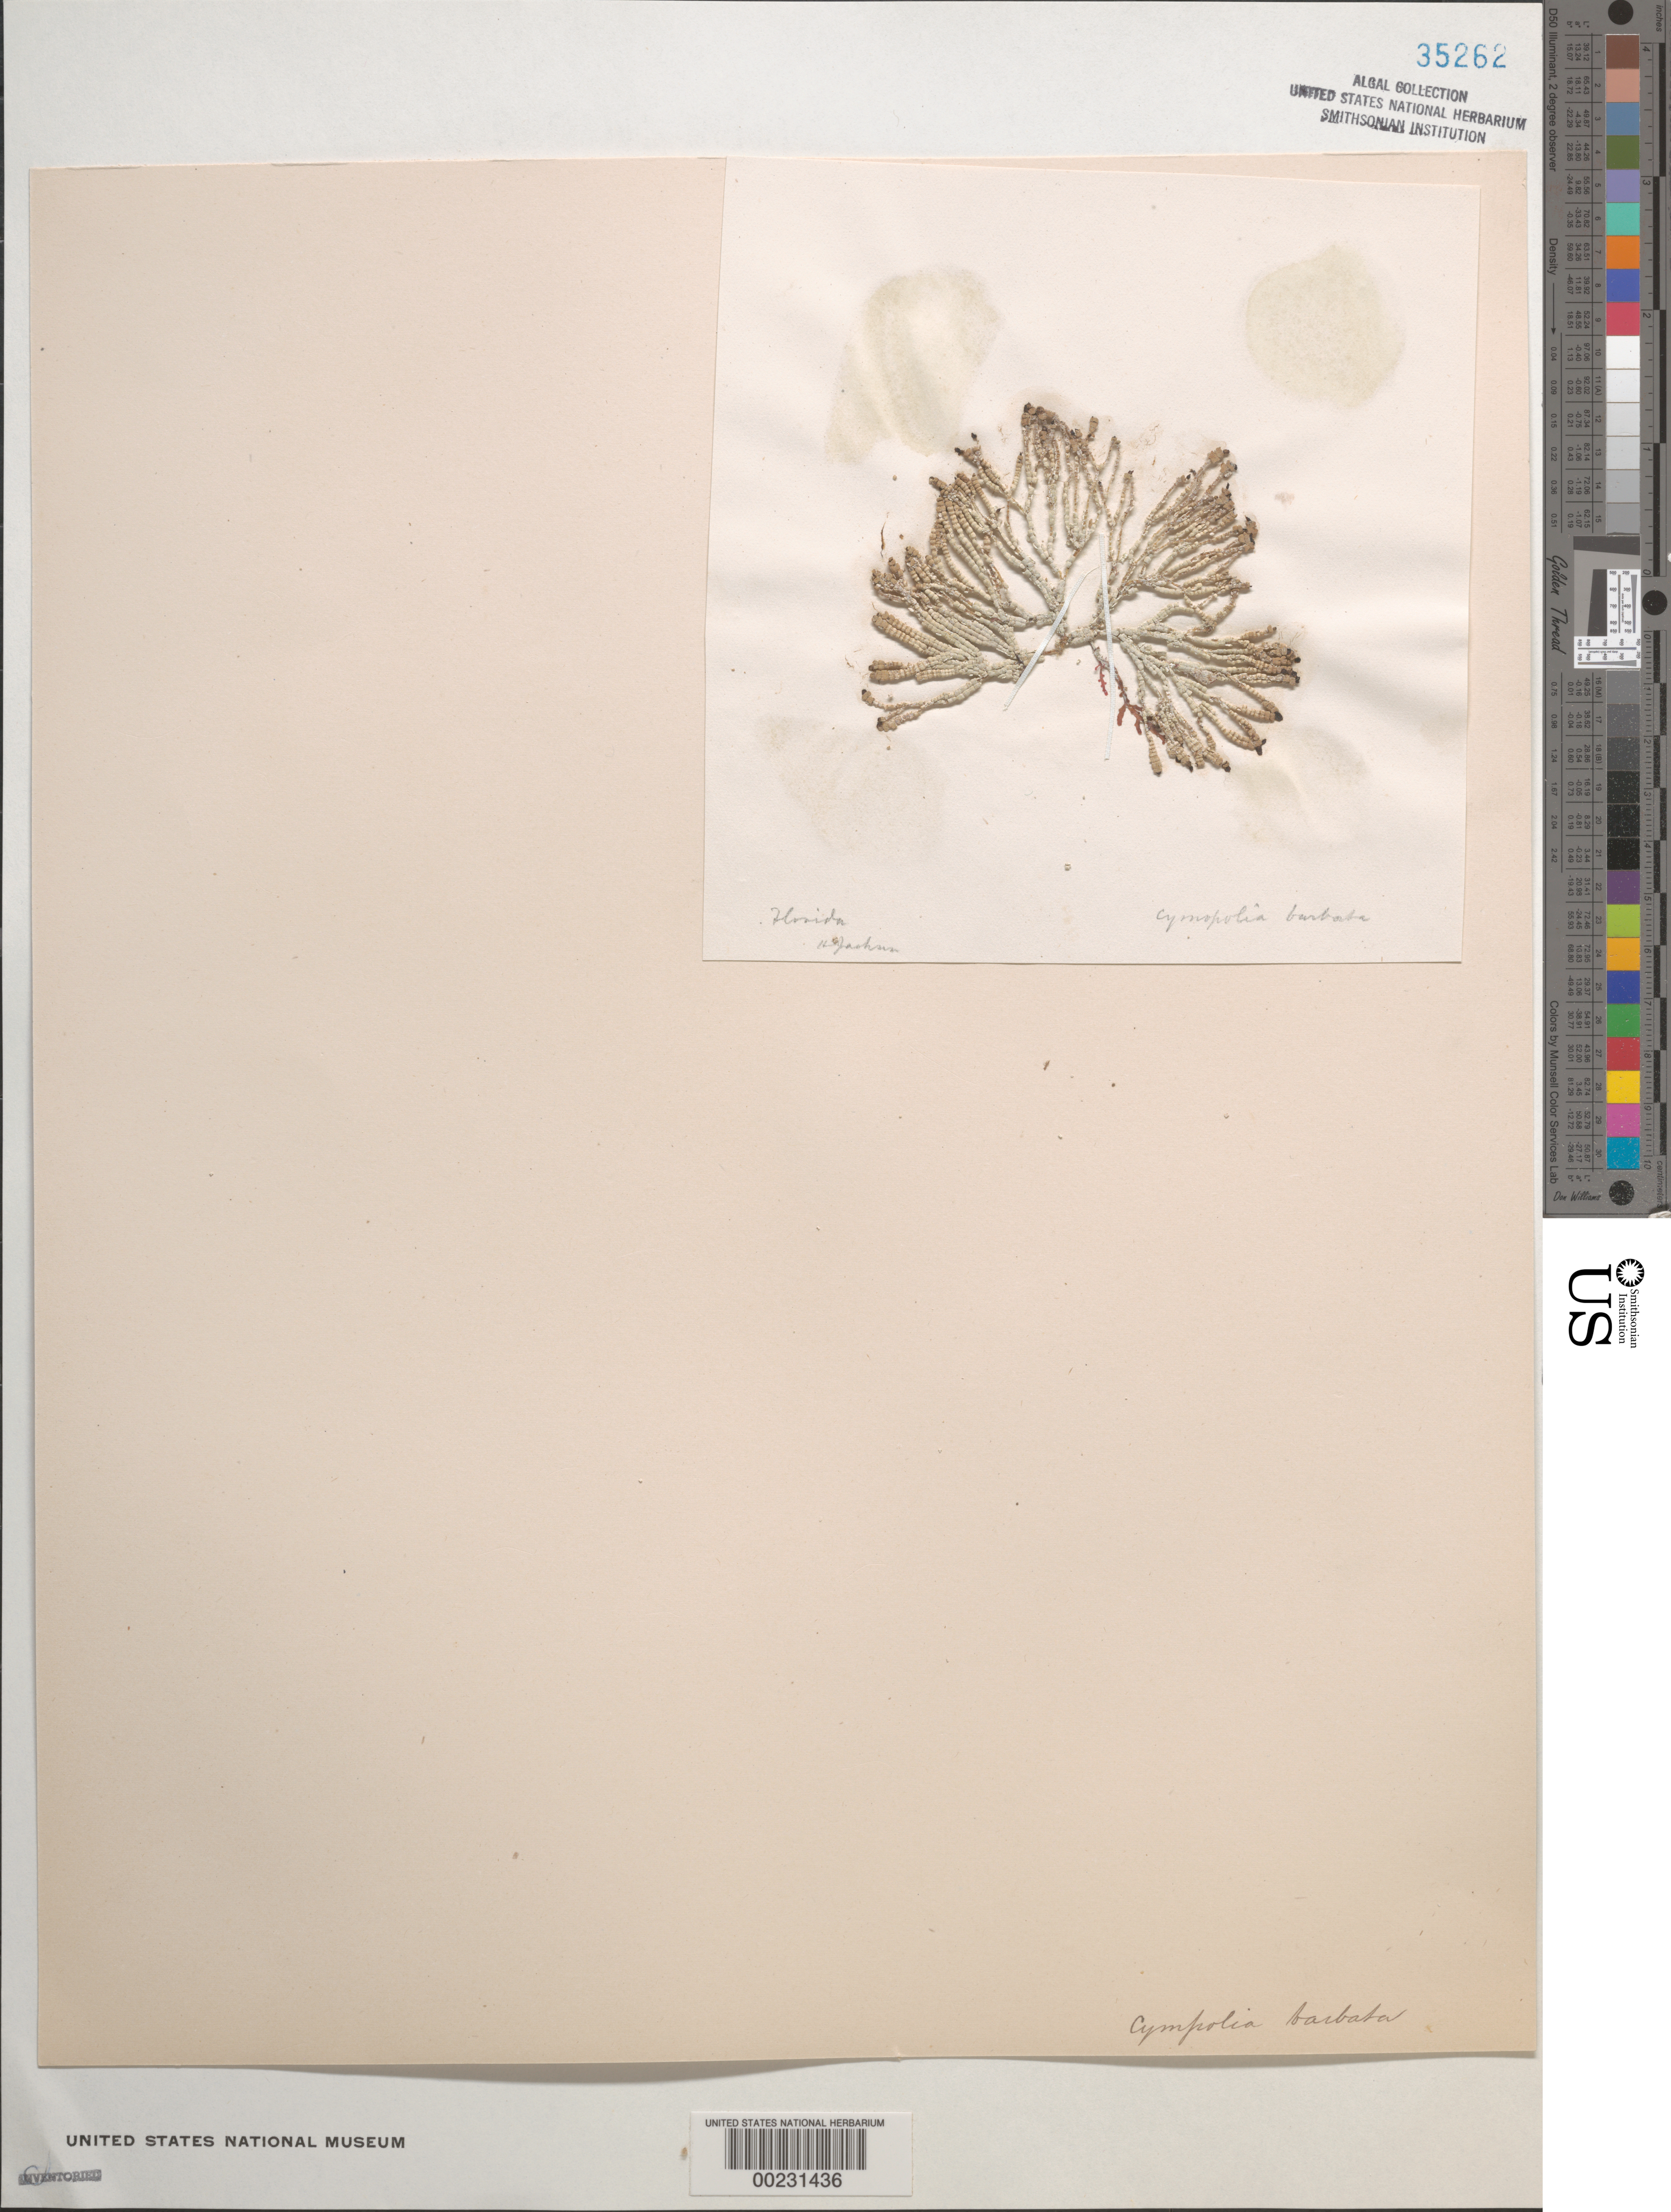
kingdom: Plantae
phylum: Chlorophyta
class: Ulvophyceae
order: Dasycladales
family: Dasycladaceae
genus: Cymopolia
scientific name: Cymopolia barbata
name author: (L.) J.V.Lamouroux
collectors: H. Jackson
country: United States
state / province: Florida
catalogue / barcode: US 35262